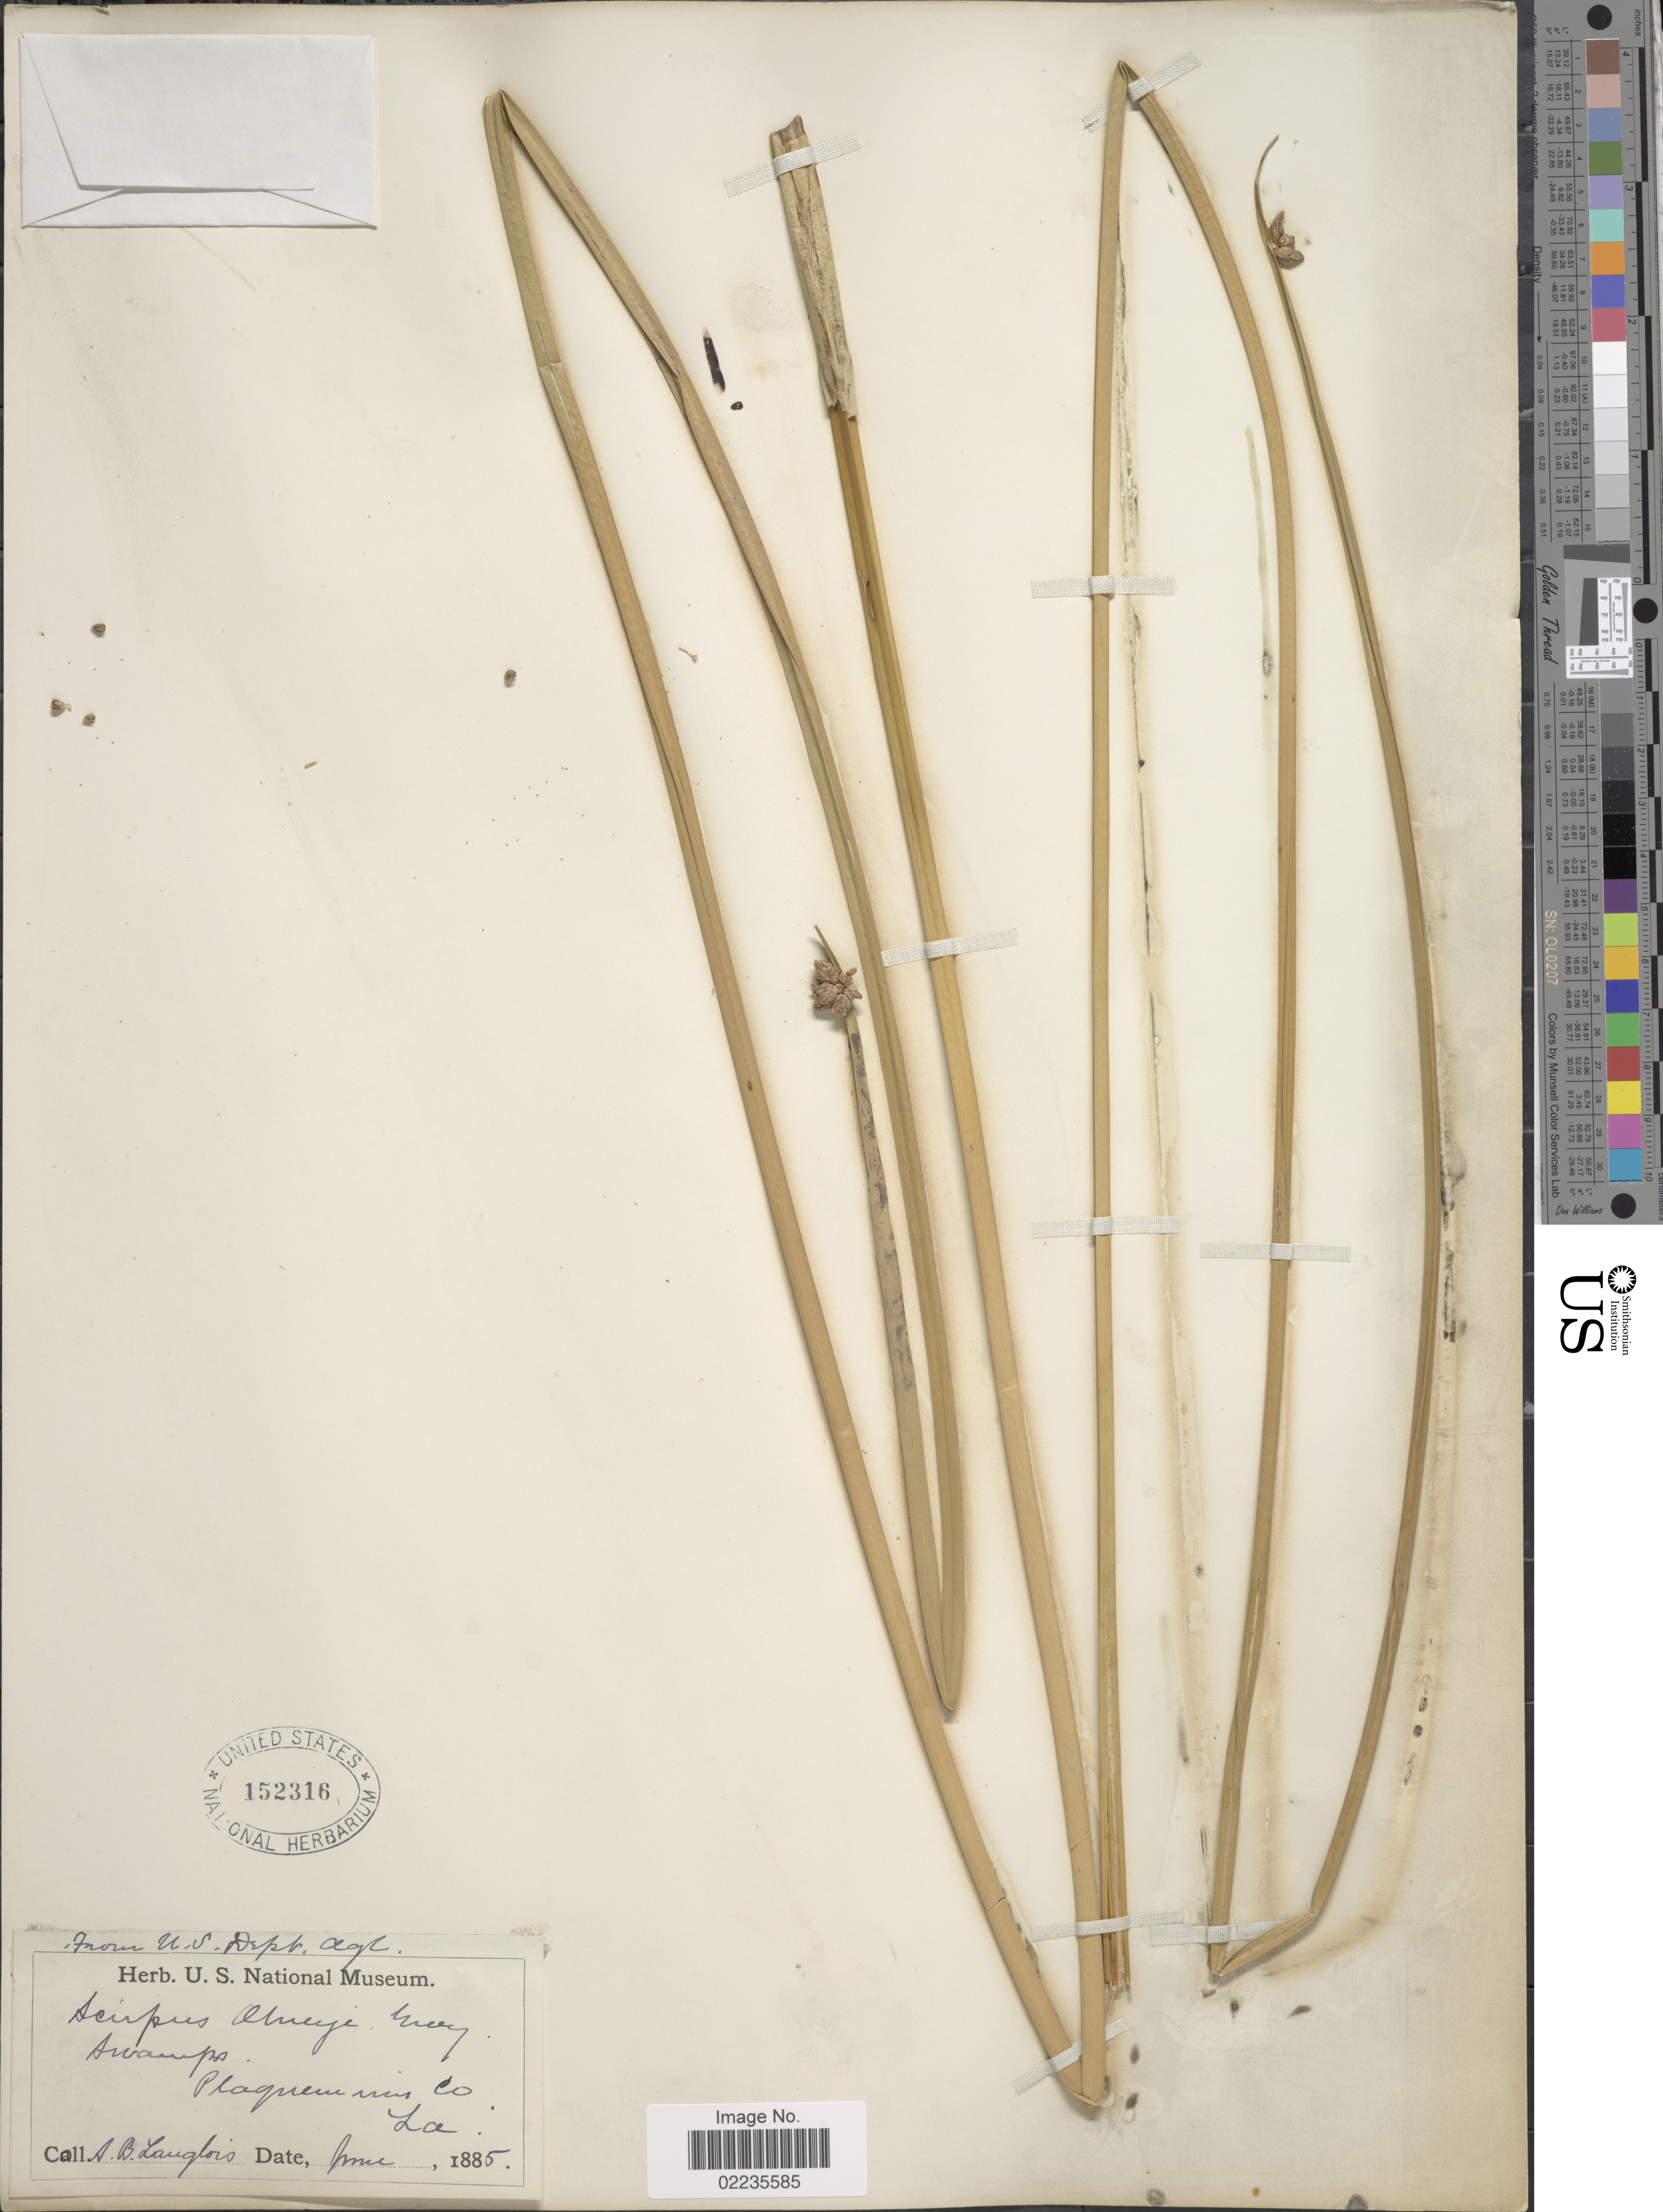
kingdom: Plantae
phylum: Tracheophyta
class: Liliopsida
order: Poales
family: Cyperaceae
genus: Schoenoplectus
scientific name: Schoenoplectus americanus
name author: (Pers.) Volkart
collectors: A. Langlois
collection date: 1885-06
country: United States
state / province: Louisiana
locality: Plaquemines Co.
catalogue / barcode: US 152316